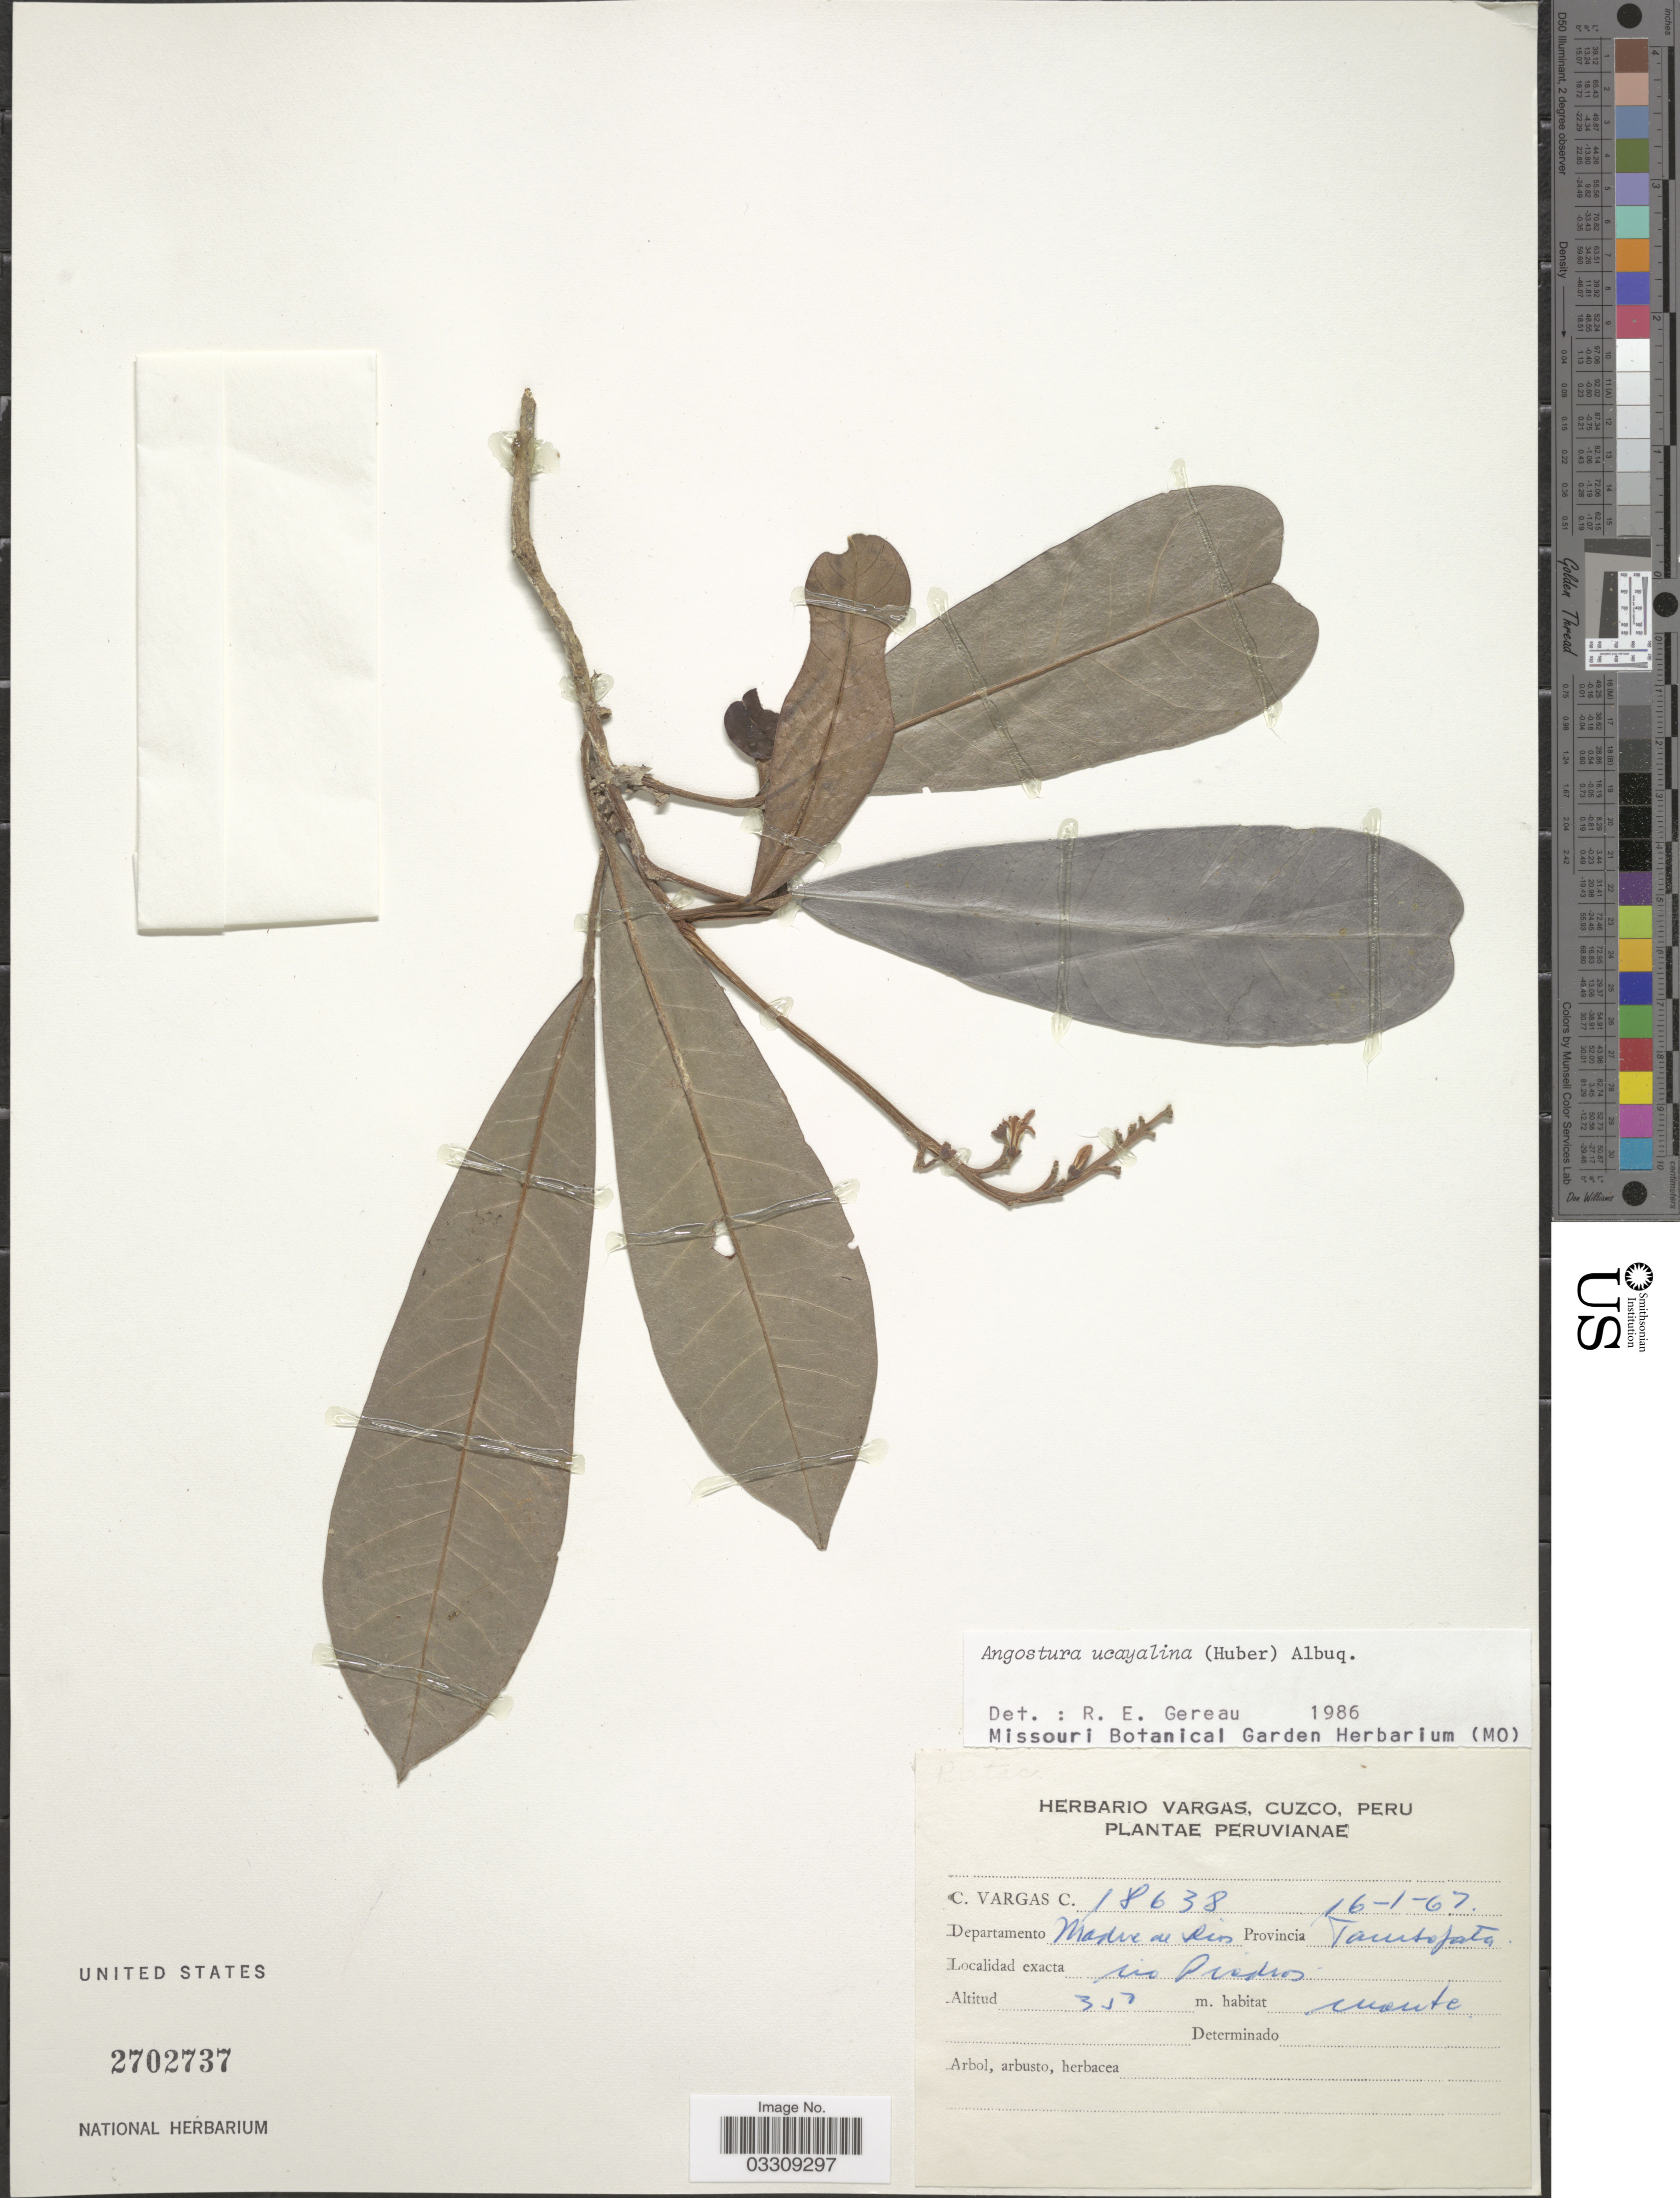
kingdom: Plantae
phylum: Tracheophyta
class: Magnoliopsida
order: Sapindales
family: Rutaceae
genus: Conchocarpus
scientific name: Conchocarpus ucayalinus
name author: (Huber) Kallunki & Pirani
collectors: C. Vargas Calderón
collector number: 18638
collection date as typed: Transcribed d/m/y: 16/1/67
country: Peru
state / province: Madre de Dios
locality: Departamento Madre de Dios. Provincia Tambopata. Rio Piedros.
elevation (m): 350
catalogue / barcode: US 2702737